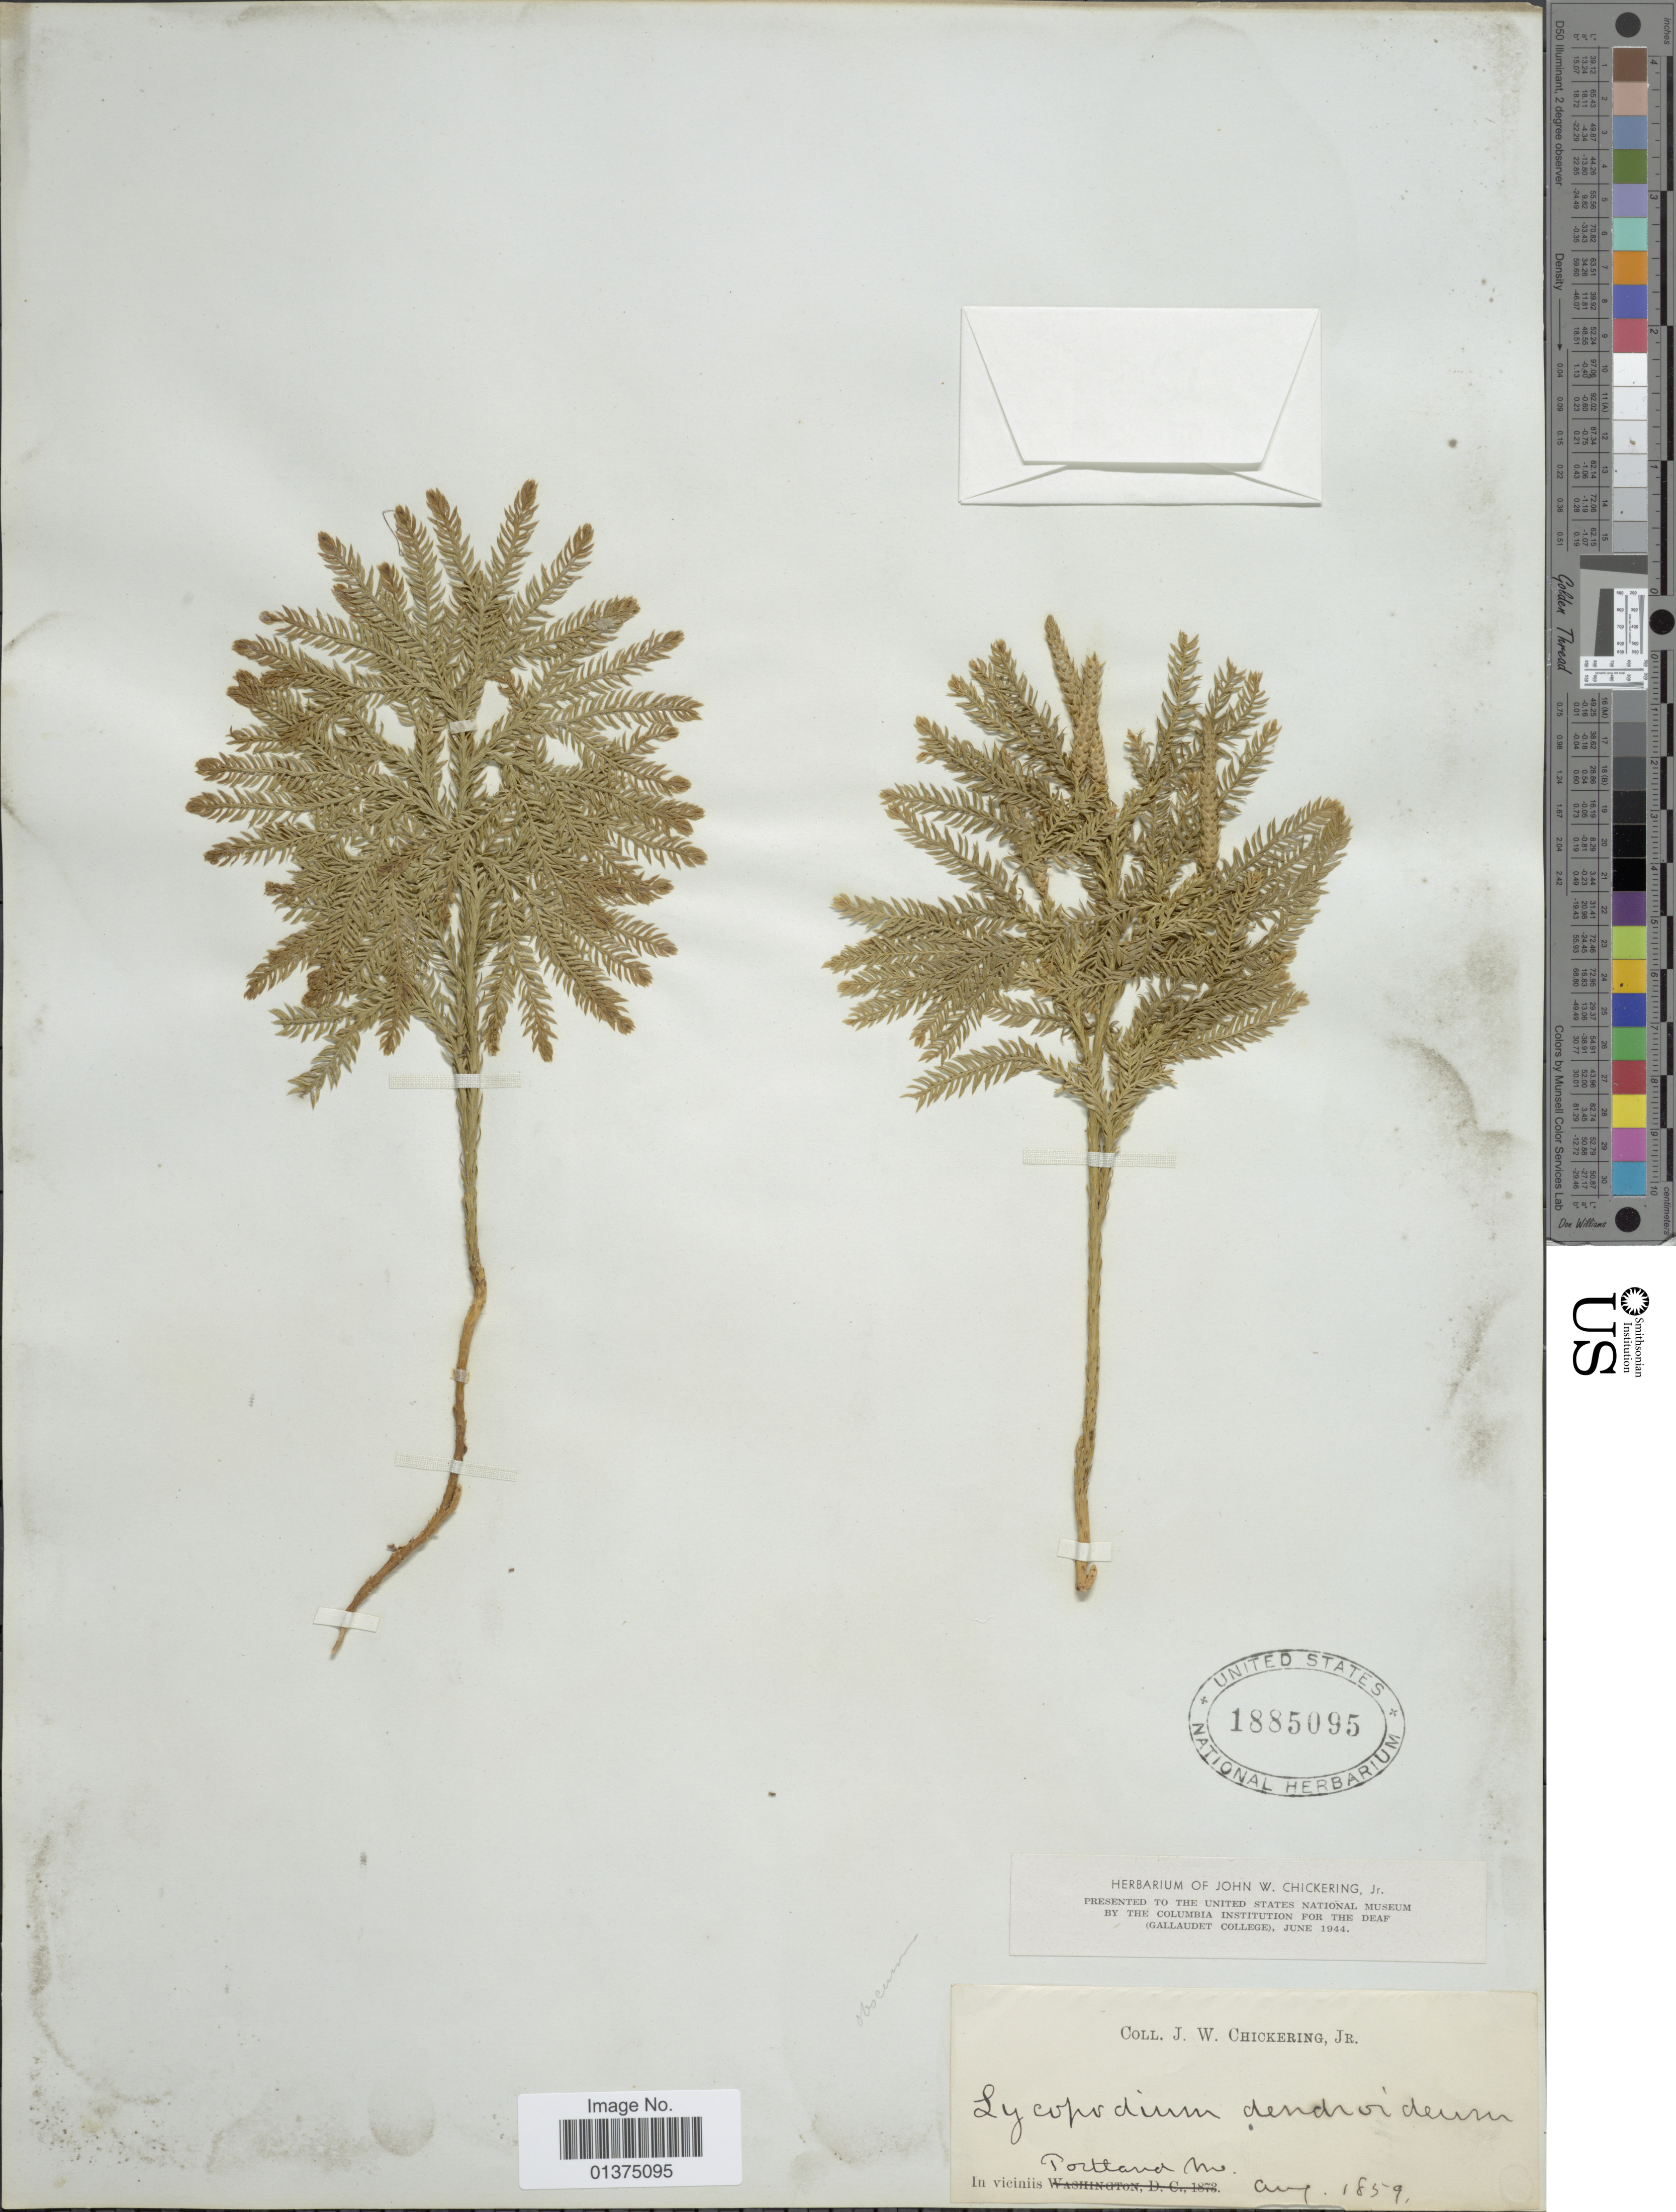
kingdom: Plantae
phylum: Tracheophyta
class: Lycopodiopsida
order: Lycopodiales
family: Lycopodiaceae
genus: Dendrolycopodium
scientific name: Dendrolycopodium dendroideum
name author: (Michx.) A. Haines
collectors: J. W. Chickering Jr.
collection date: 1859-08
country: Jamaica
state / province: Portland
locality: In viciniis Portland [illegible text]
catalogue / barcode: US 1885059